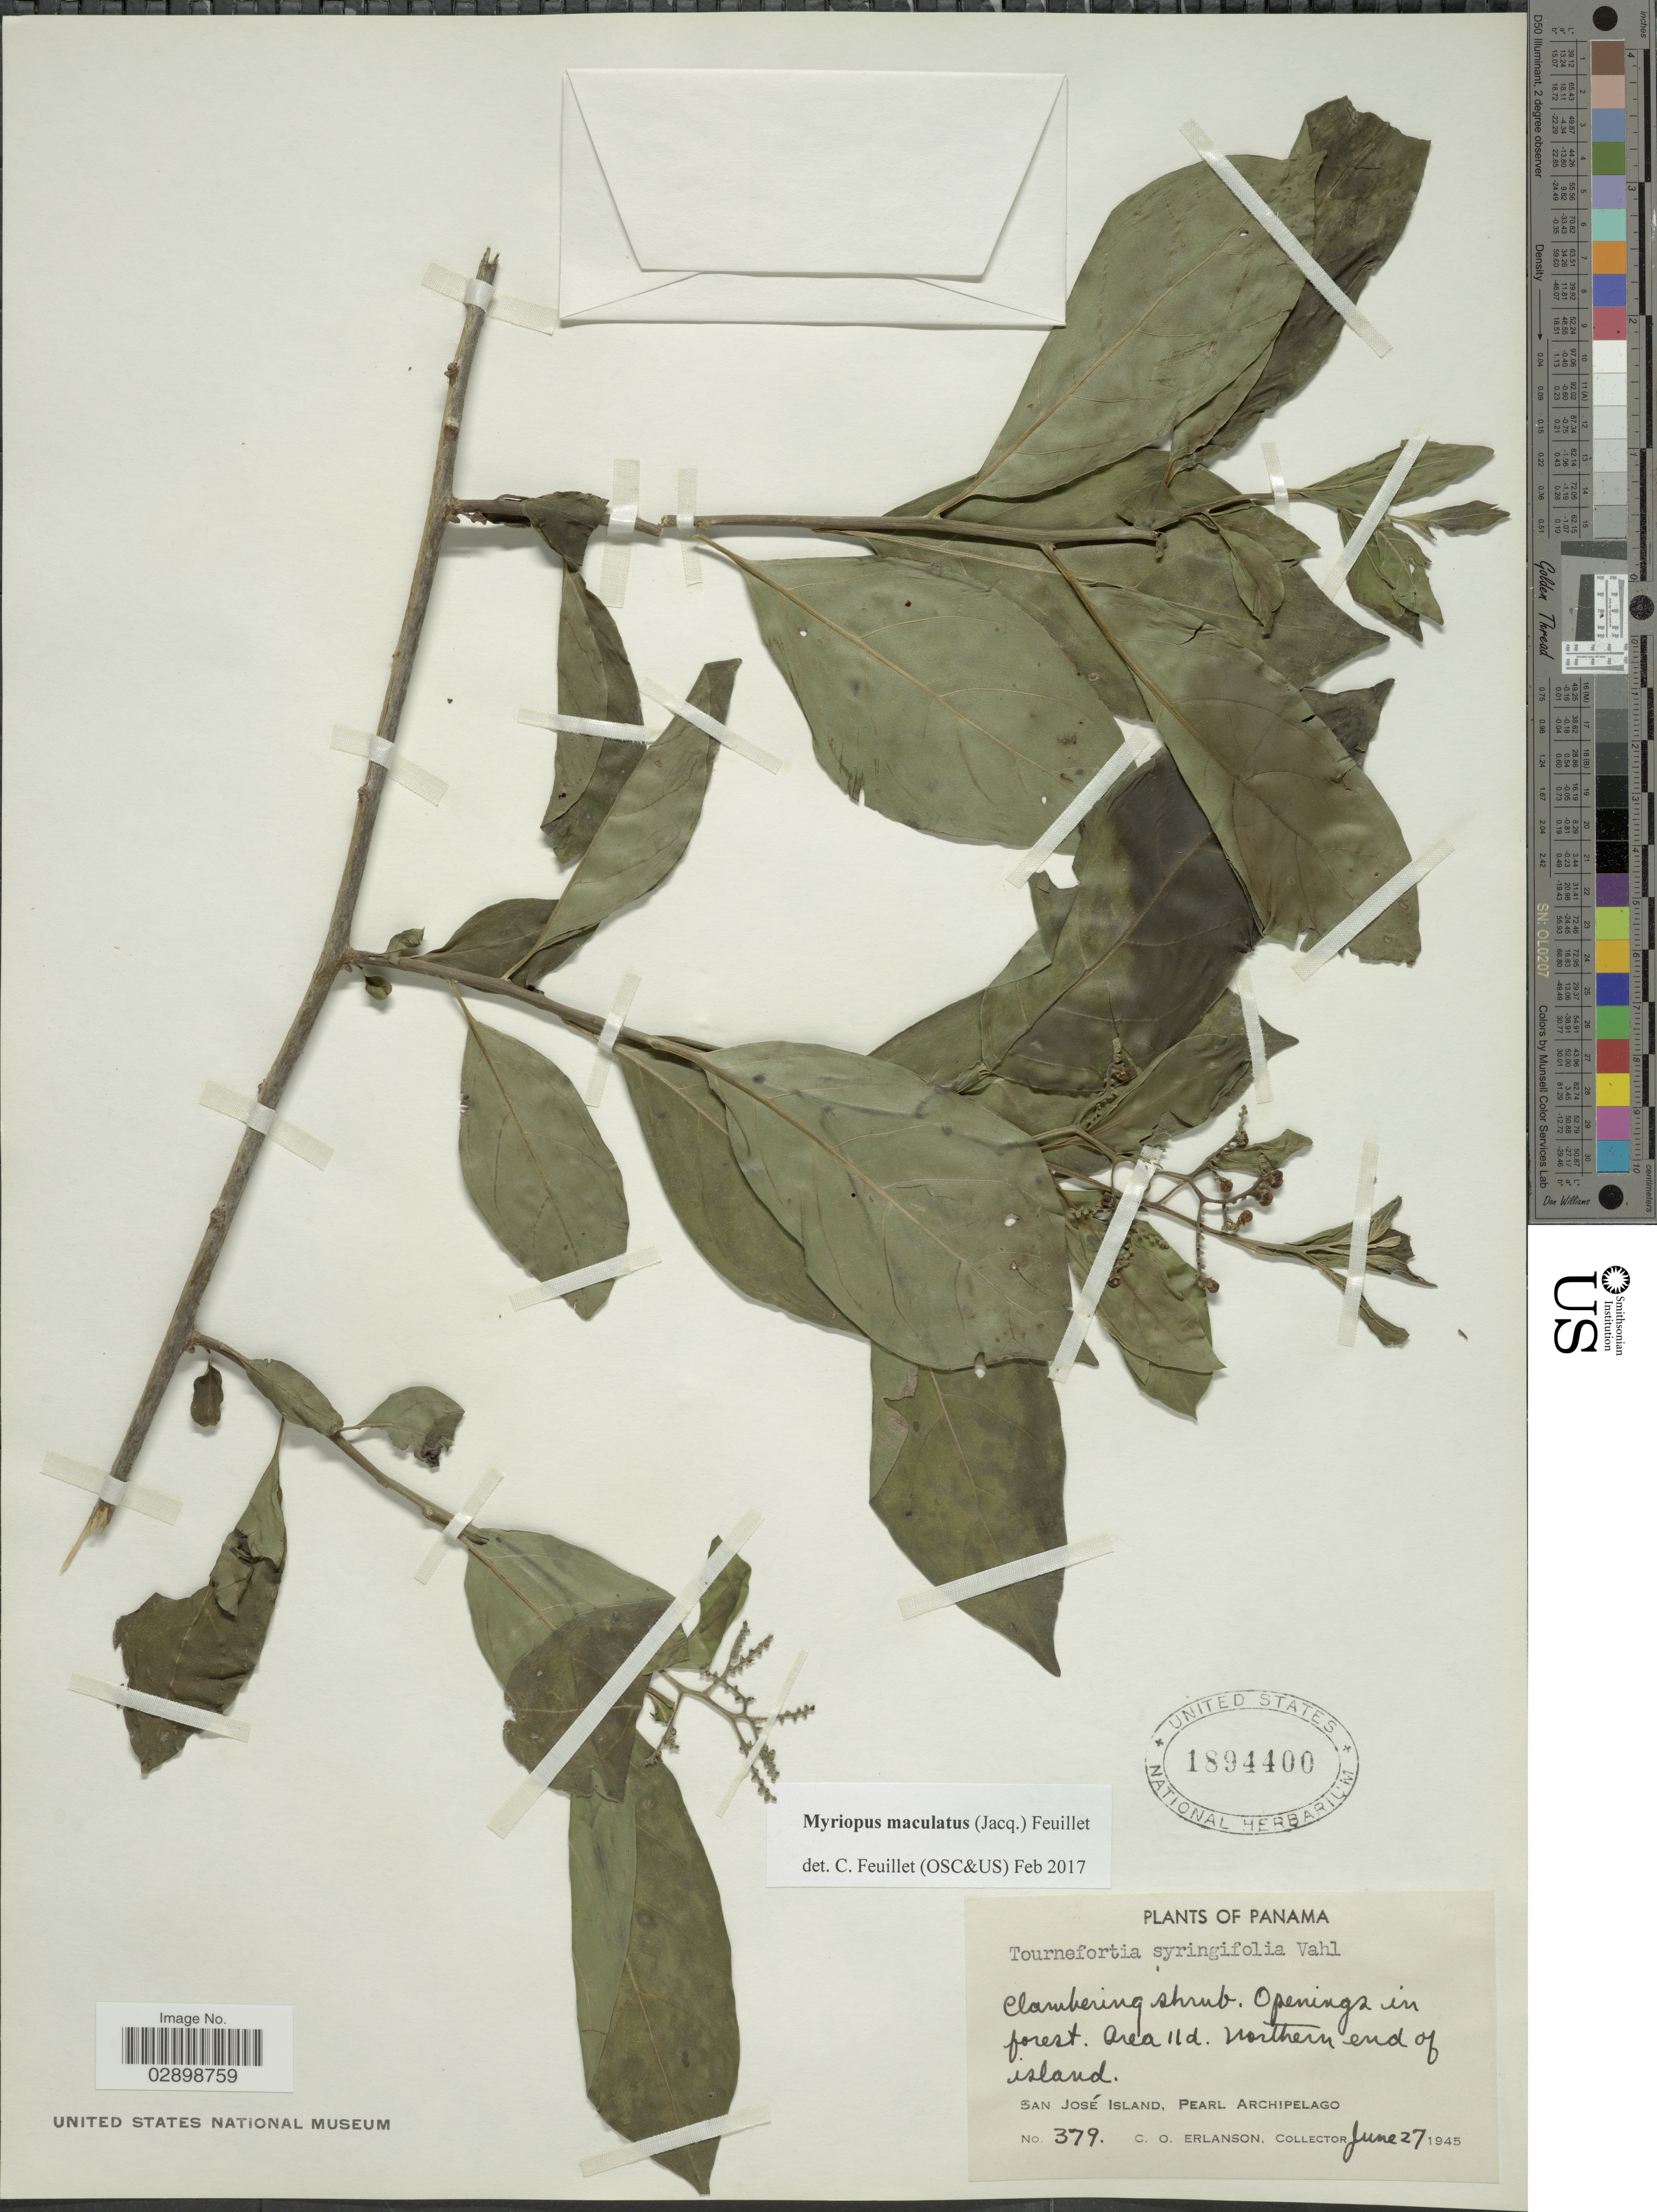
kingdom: Plantae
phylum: Tracheophyta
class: Magnoliopsida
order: Boraginales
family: Heliotropiaceae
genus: Myriopus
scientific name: Myriopus maculatus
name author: (Jacq.) Feuillet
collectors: C. O. Erlanson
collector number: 379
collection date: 1945-06-27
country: Panama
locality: Area 11d. northern end of island. San José Island, Pearl Archipelago.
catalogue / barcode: US 1894400